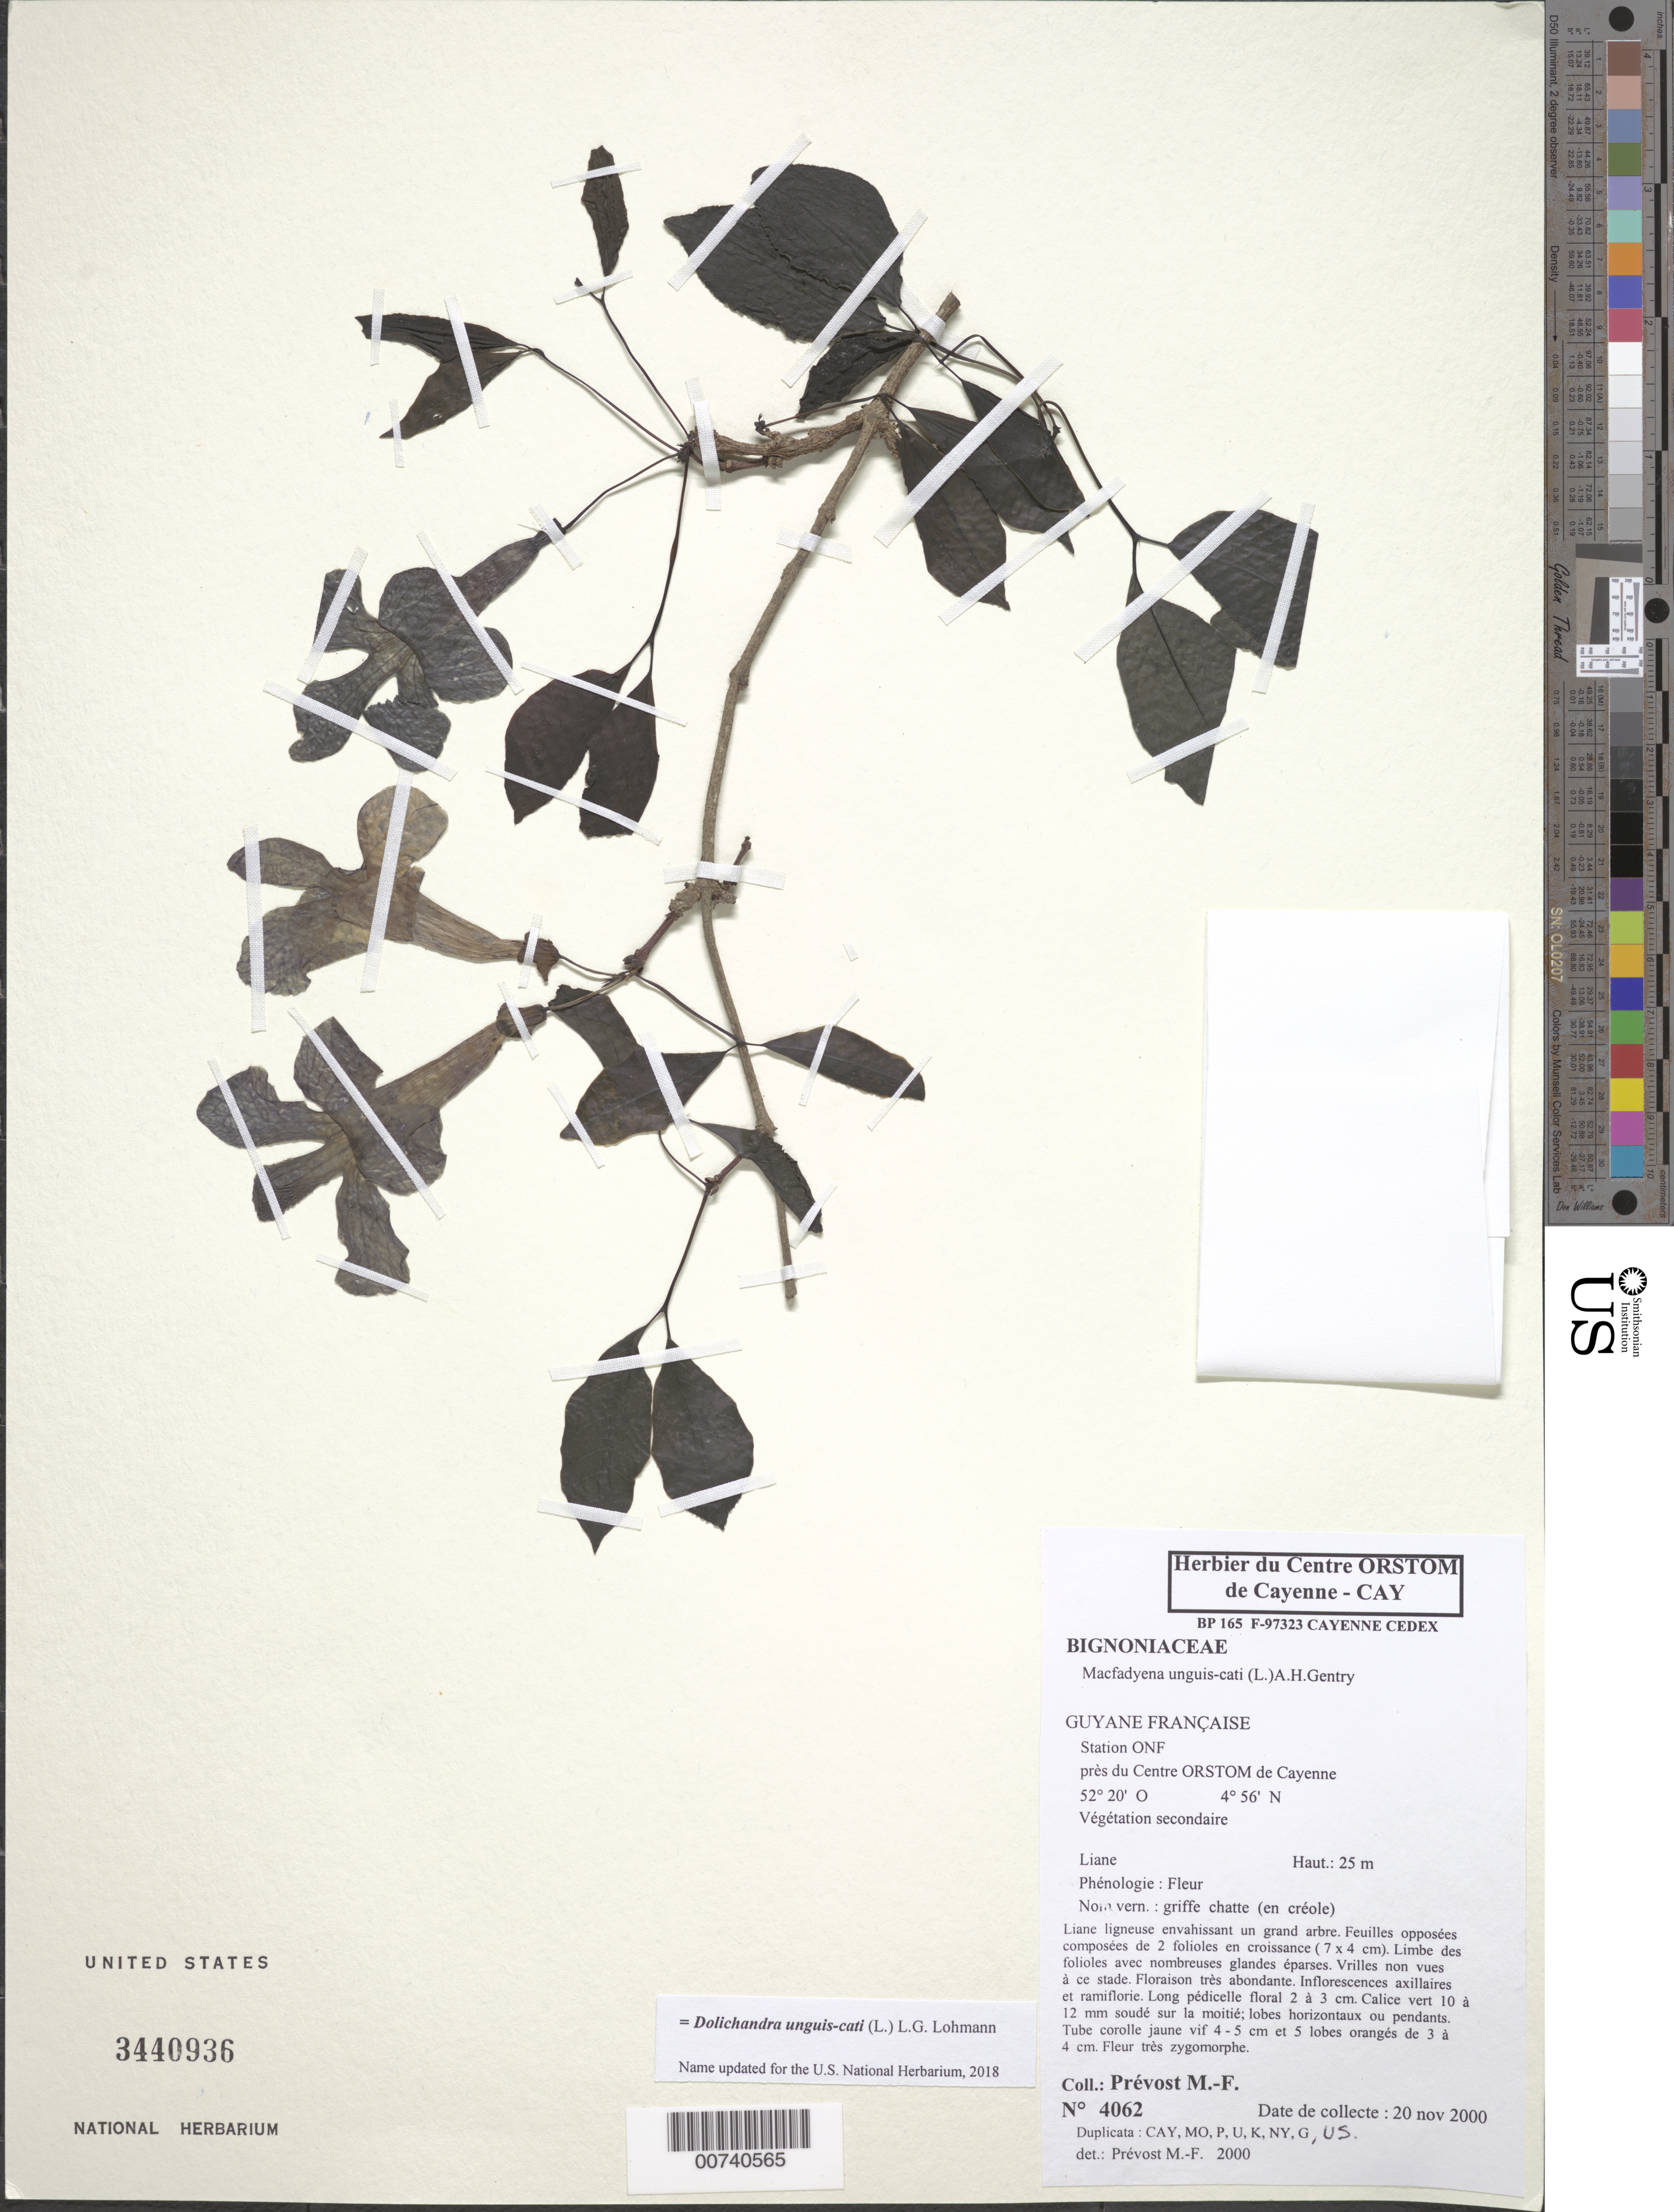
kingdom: Plantae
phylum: Tracheophyta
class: Magnoliopsida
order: Lamiales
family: Bignoniaceae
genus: Dolichandra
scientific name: Dolichandra unguis-cati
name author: (L.) L.G. Lohmann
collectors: M.-F. Prévost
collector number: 4062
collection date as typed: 20-Nov-00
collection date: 2000-11-20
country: French Guiana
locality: Station ONF, near ORSTOM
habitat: Secondary vegetation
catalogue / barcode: US 3440936